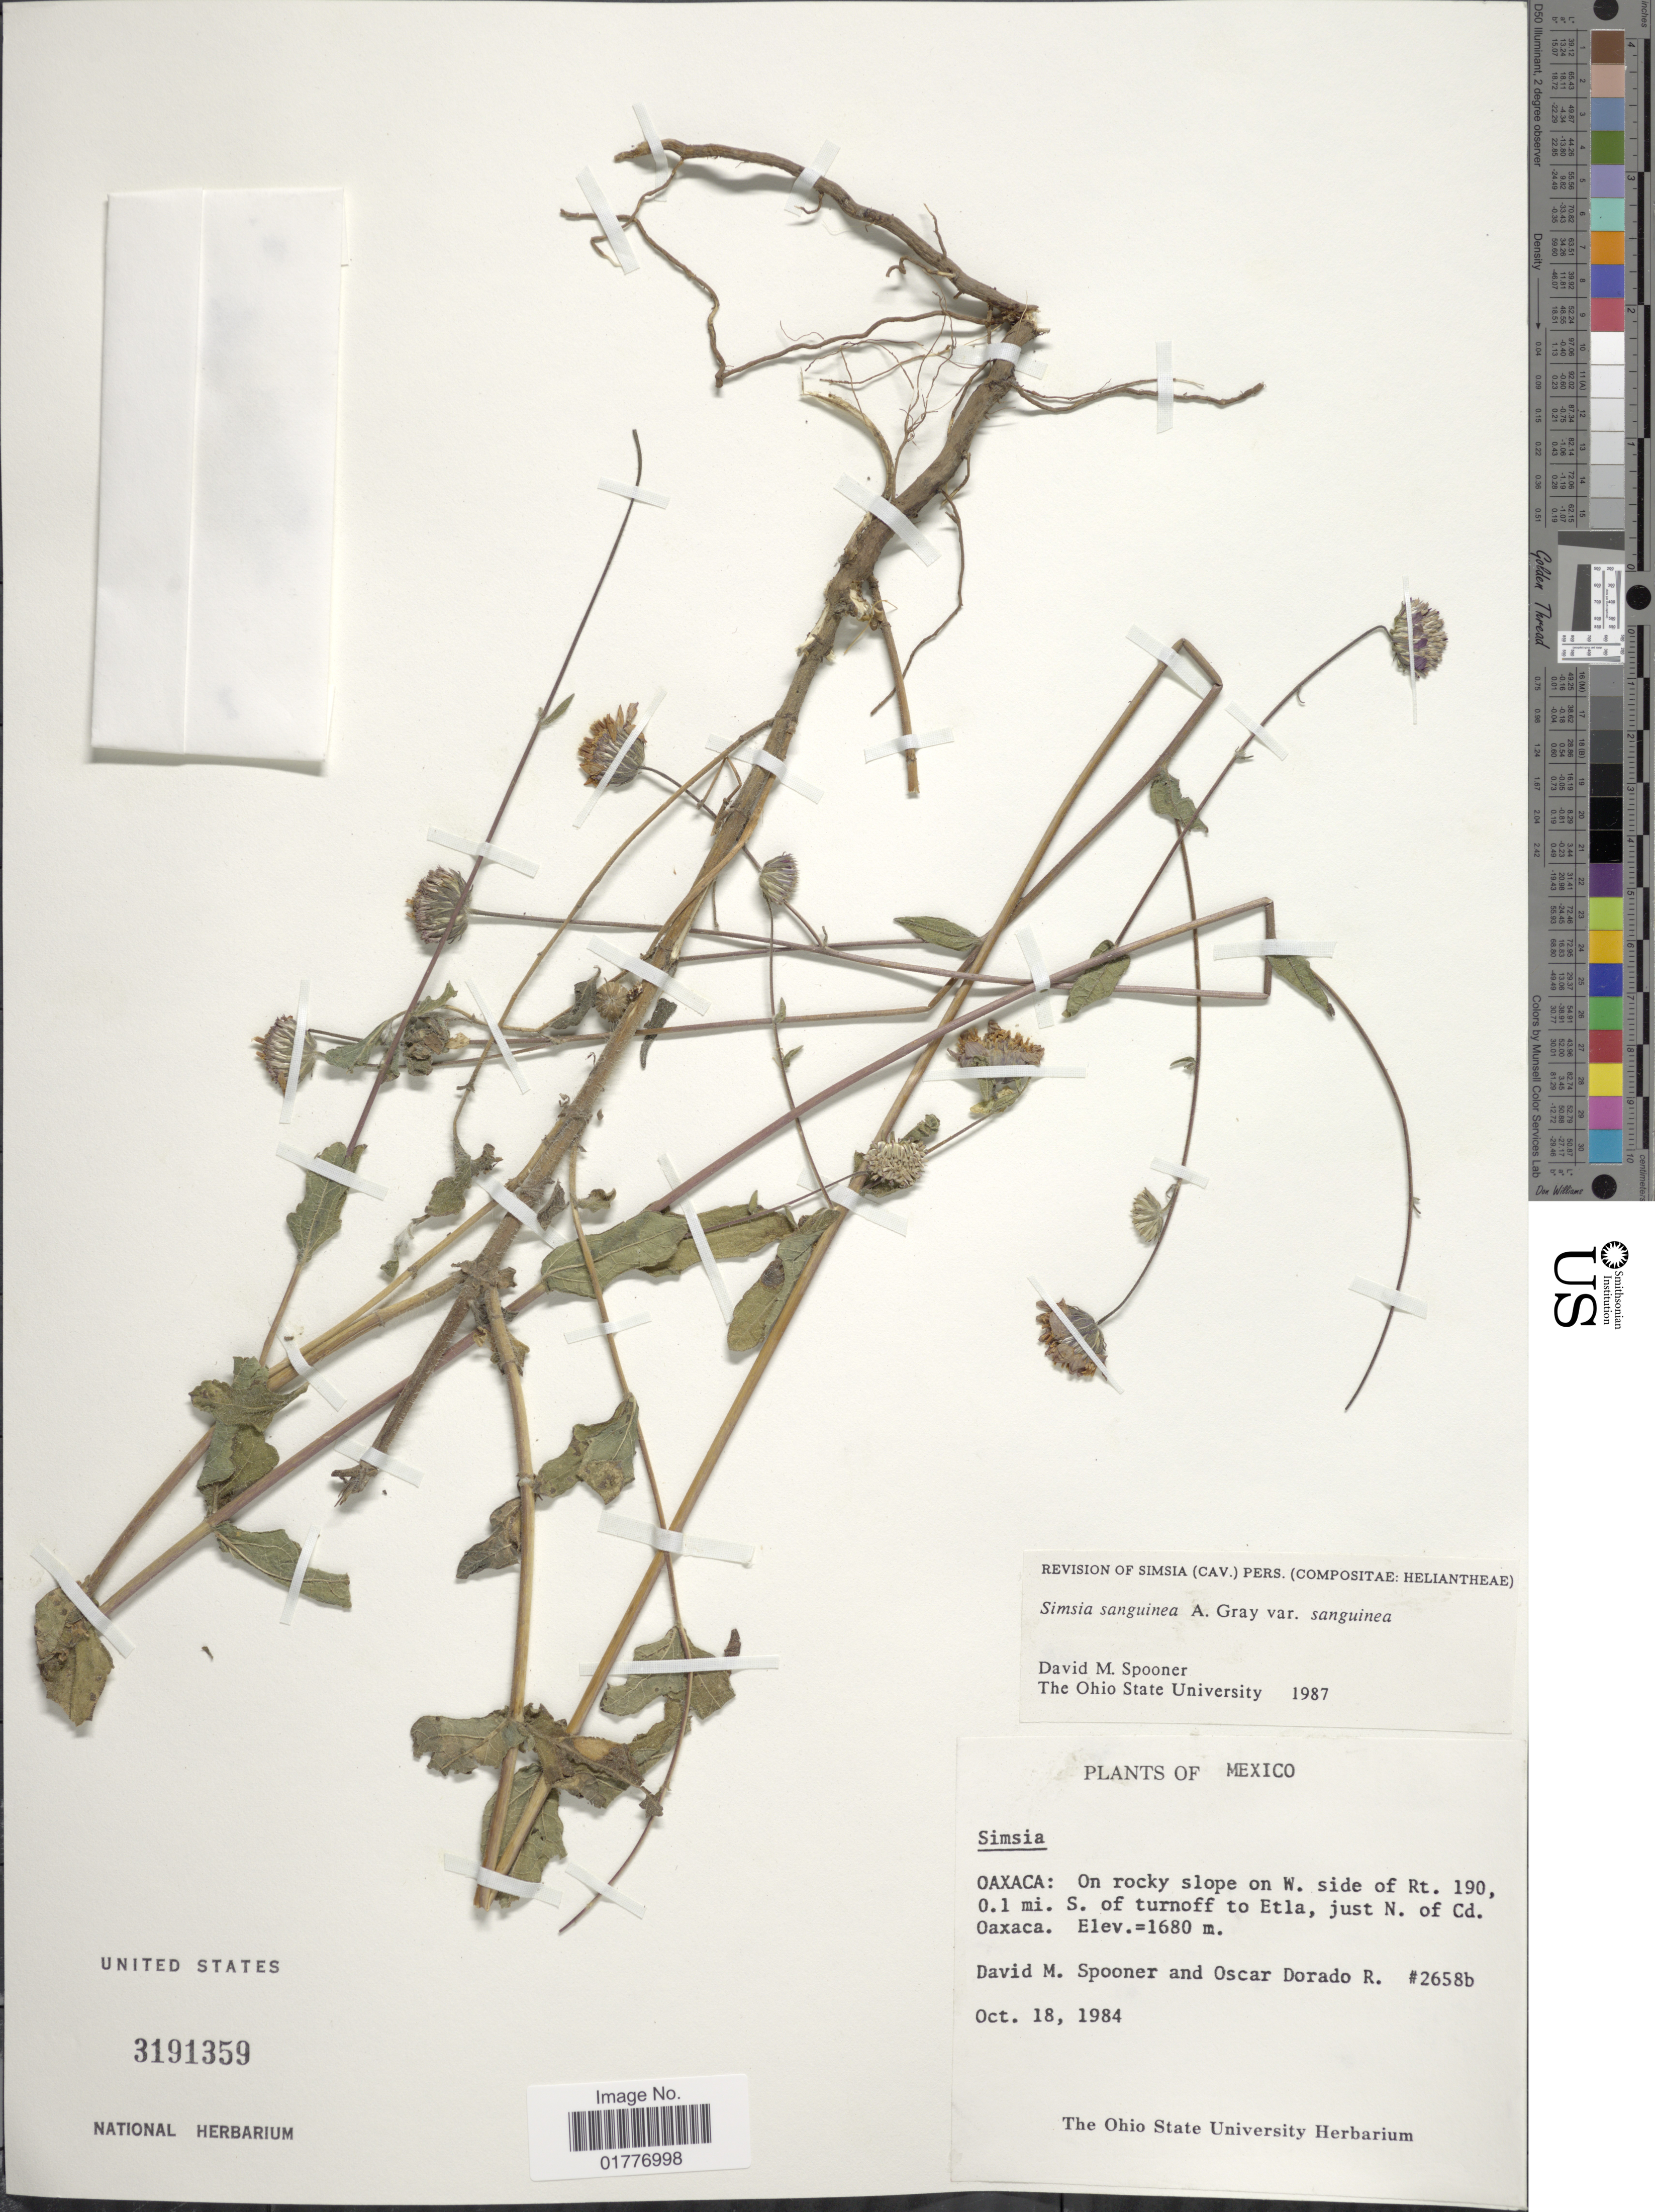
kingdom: Plantae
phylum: Tracheophyta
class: Magnoliopsida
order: Asterales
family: Asteraceae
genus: Simsia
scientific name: Simsia sanguinea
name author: A. Gray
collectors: D. Spooner & O. R. Dorado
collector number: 2658b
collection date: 1984-10-18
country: Mexico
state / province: Oaxaca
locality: Oaxaca: On rocky slope on W. side of Rt. 190, 0.1 mi. S. of turnoff to Etla, just N. of CD. Oaxaca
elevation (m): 1680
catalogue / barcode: US 3191359